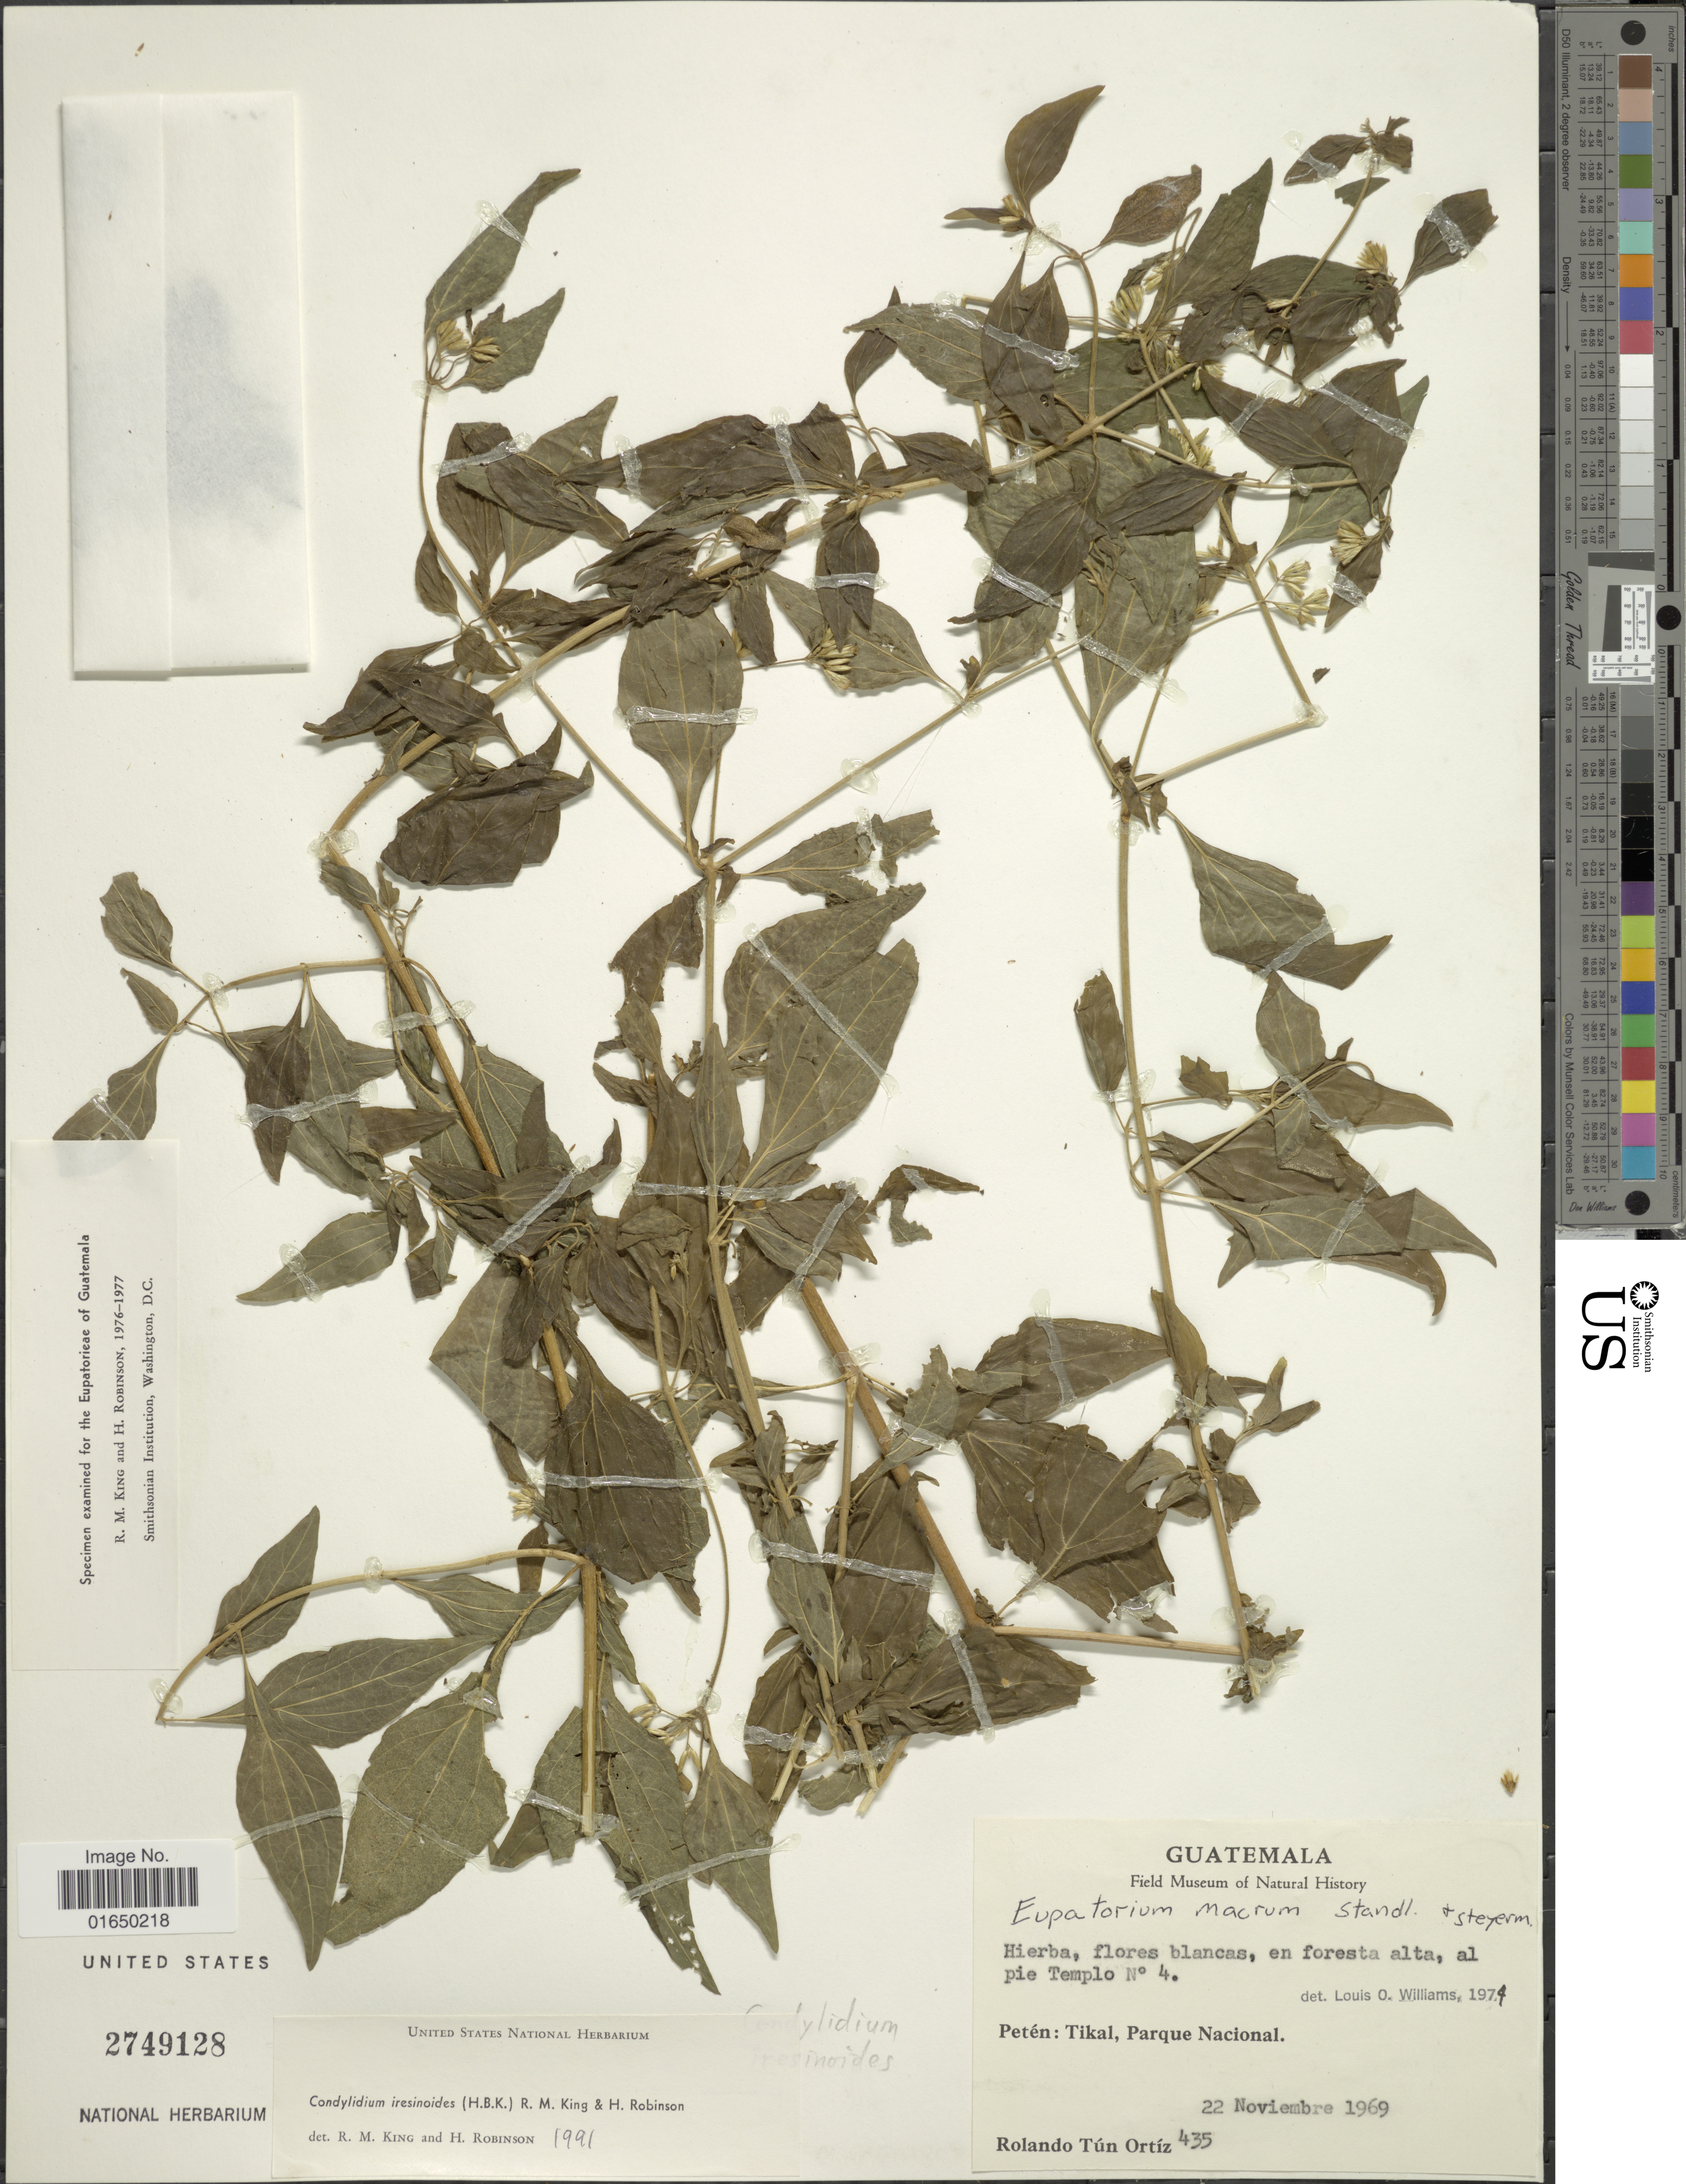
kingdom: Plantae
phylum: Tracheophyta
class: Magnoliopsida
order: Asterales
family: Asteraceae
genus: Condylidium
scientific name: Condylidium iresinoides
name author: (Kunth) R.M. King & H. Rob.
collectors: R. T. Ortíz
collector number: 435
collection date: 1969-11-22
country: Guatemala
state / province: El Petén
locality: Hierba, flores blancas, en foresta alta, al pie Templo No 4., Petén: Tikal, Parque Nacional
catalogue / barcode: US 2749128